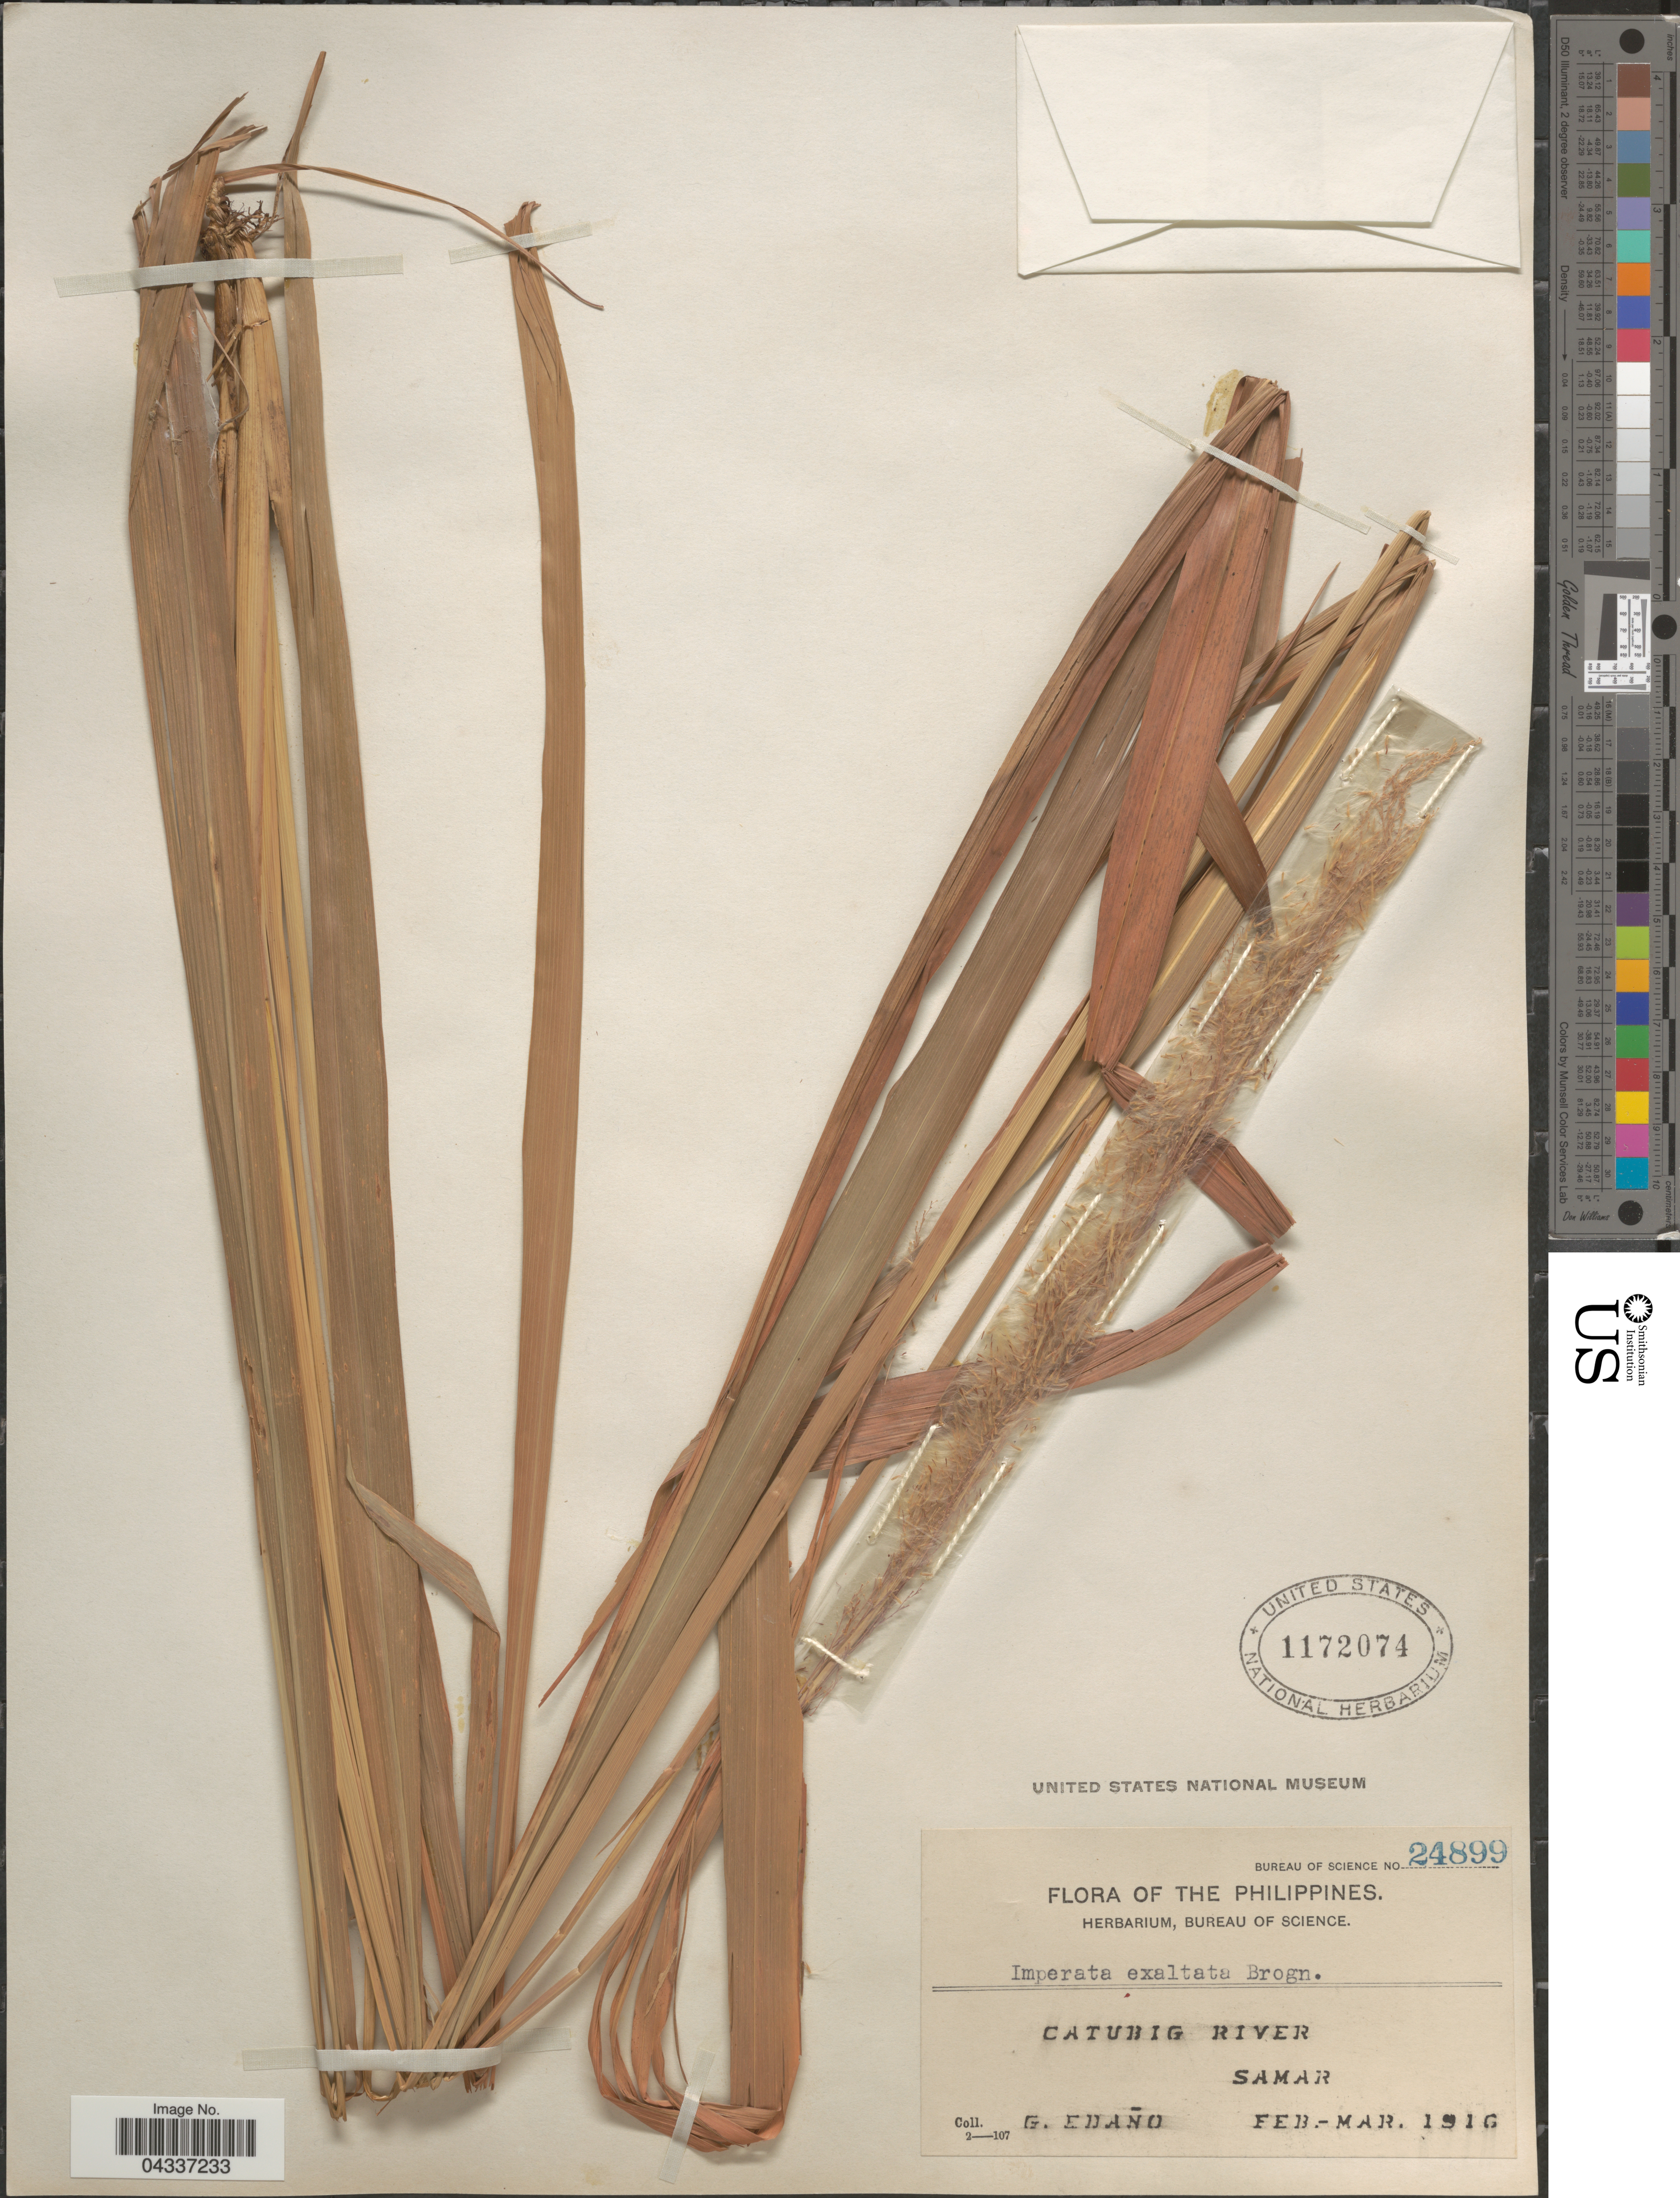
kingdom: Plantae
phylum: Tracheophyta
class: Liliopsida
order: Poales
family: Poaceae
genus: Imperata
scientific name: Imperata conferta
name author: (J. Presl) Ohwi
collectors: G. Edaño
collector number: Bureau of Science 24899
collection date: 1916-02/1916-03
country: Philippines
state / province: Eastern Visayas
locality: Catubig River. Samar.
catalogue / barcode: US 1172074